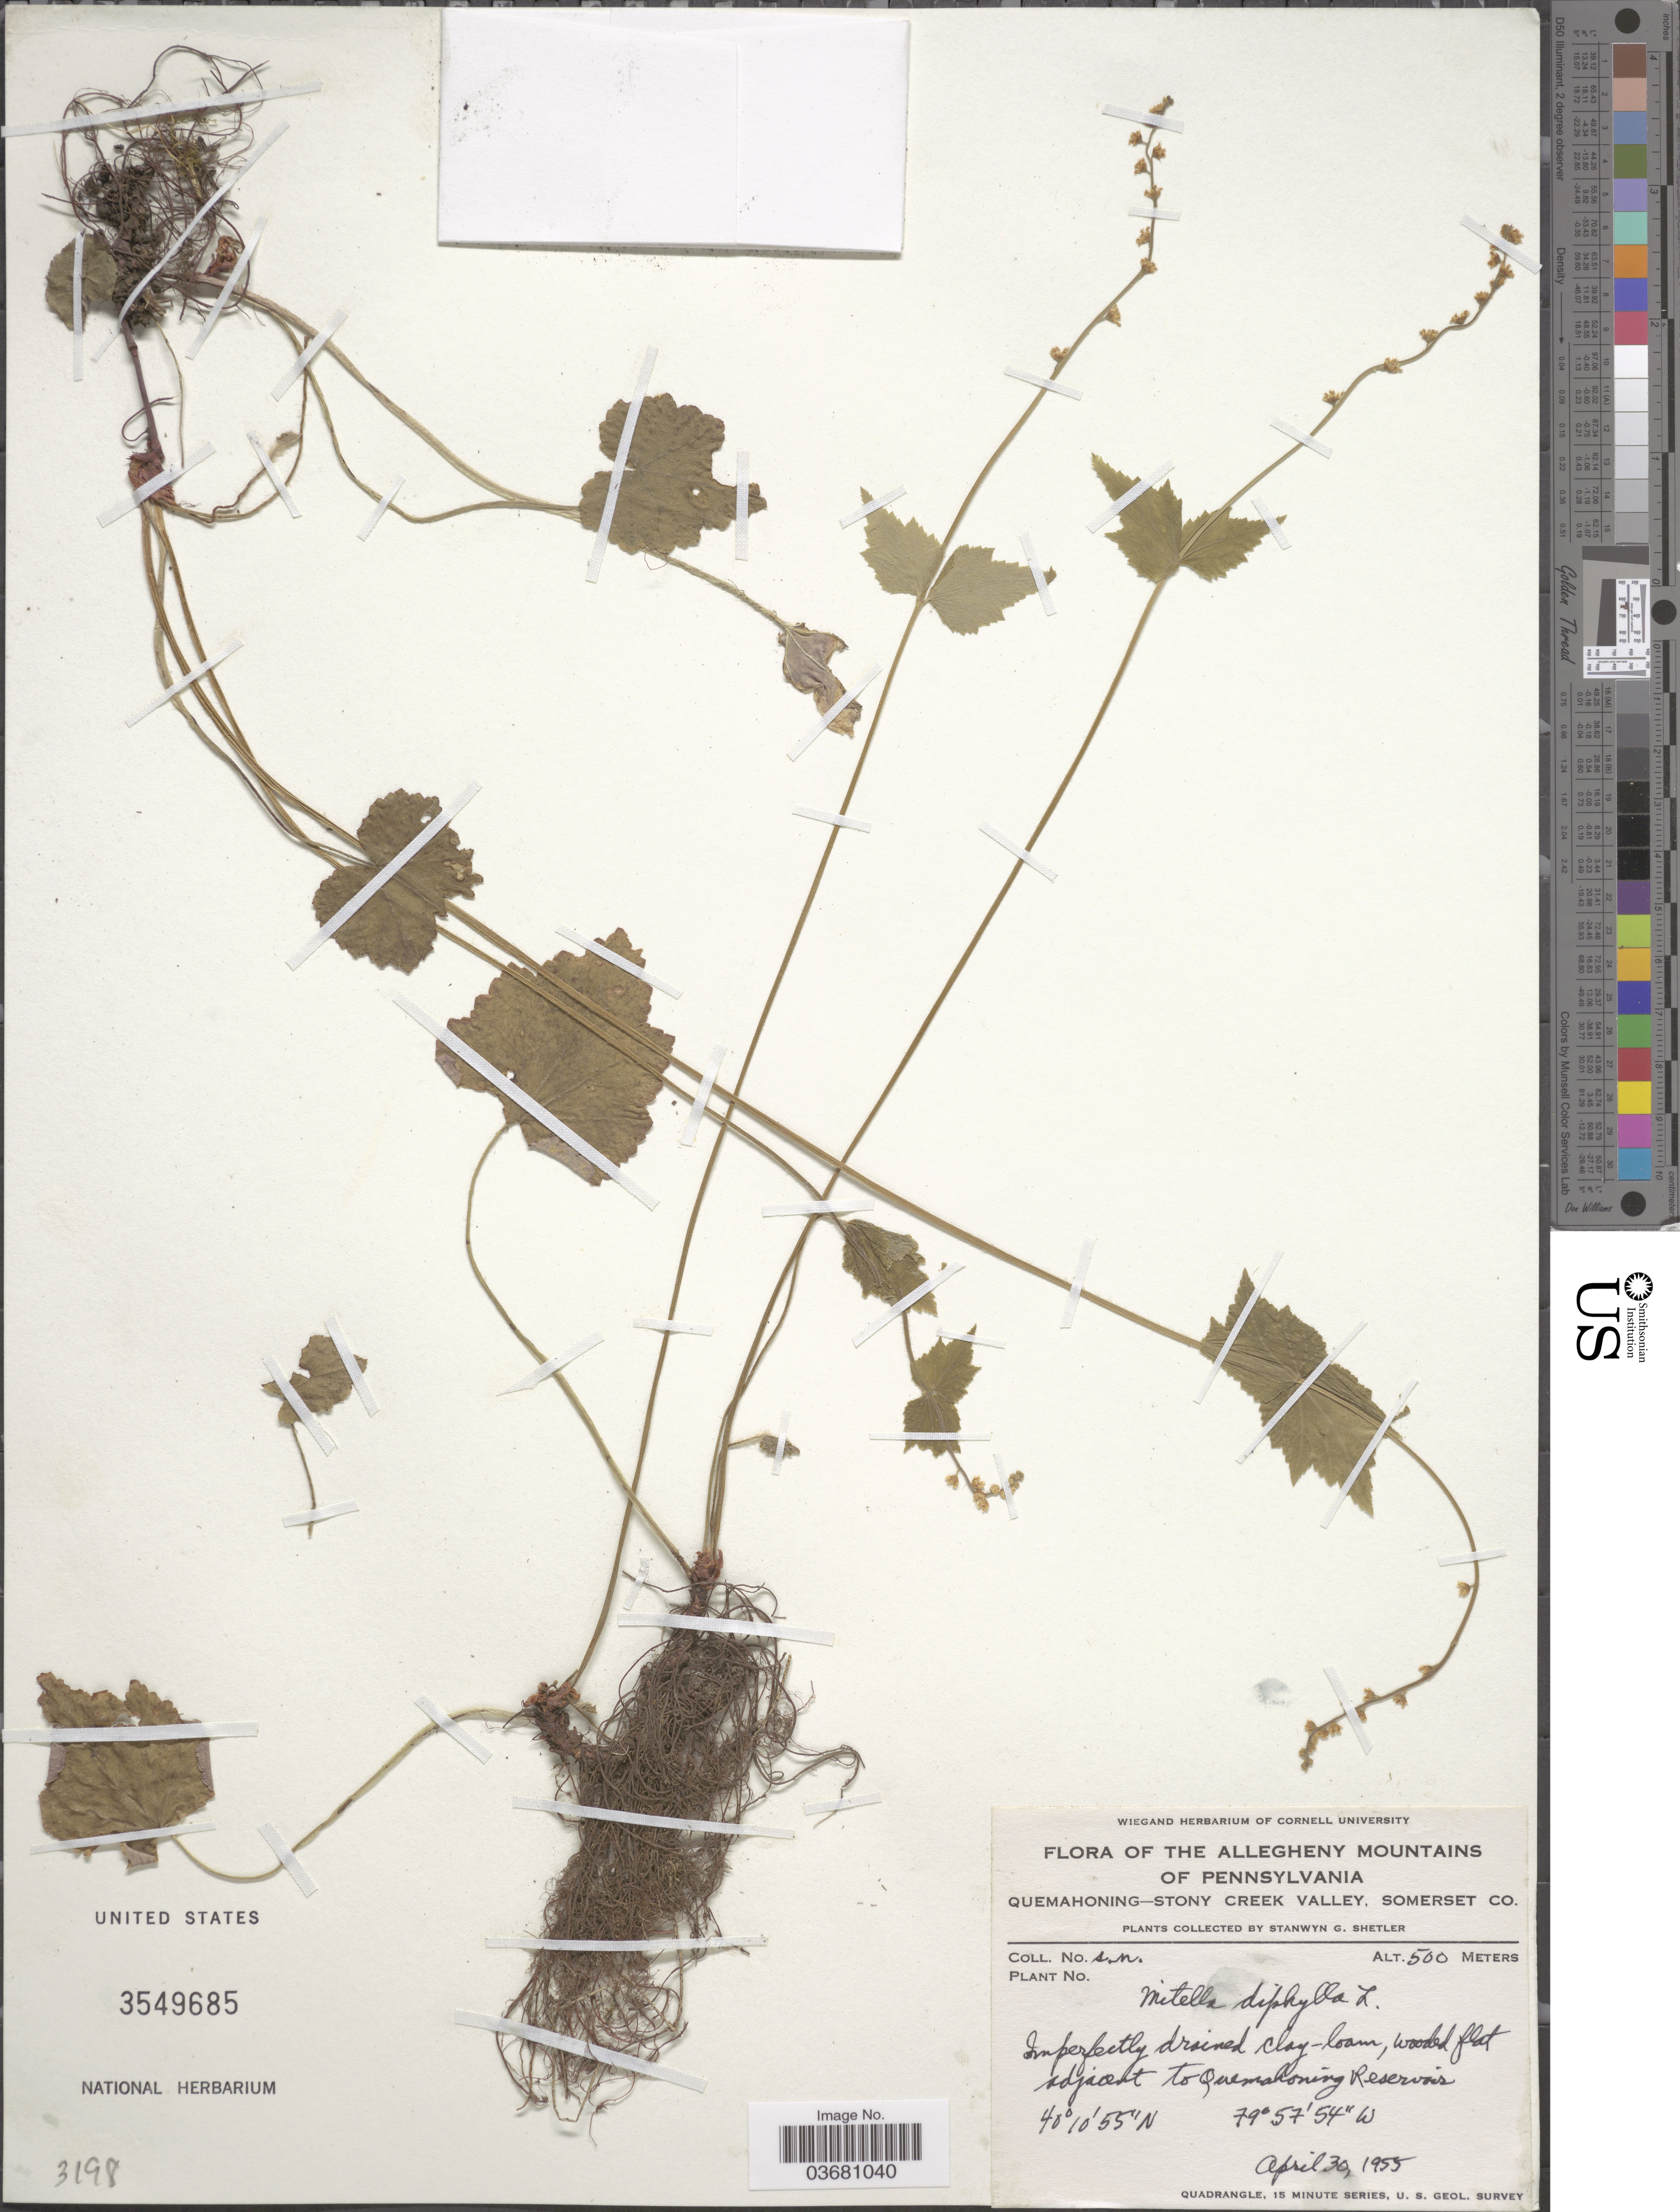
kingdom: Plantae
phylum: Tracheophyta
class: Magnoliopsida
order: Saxifragales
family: Saxifragaceae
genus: Mitella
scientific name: Mitella diphylla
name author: L.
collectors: S. Shetler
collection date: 1955-04-30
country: United States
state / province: Pennsylvania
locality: The Allegheny Mountains. Quemahoning-Stony Creek Valley, Somerset Co. In perfectly drained clay-loam, wooded flat adjacent to Quemahoning Reservoir.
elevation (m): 500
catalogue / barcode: US 3549685